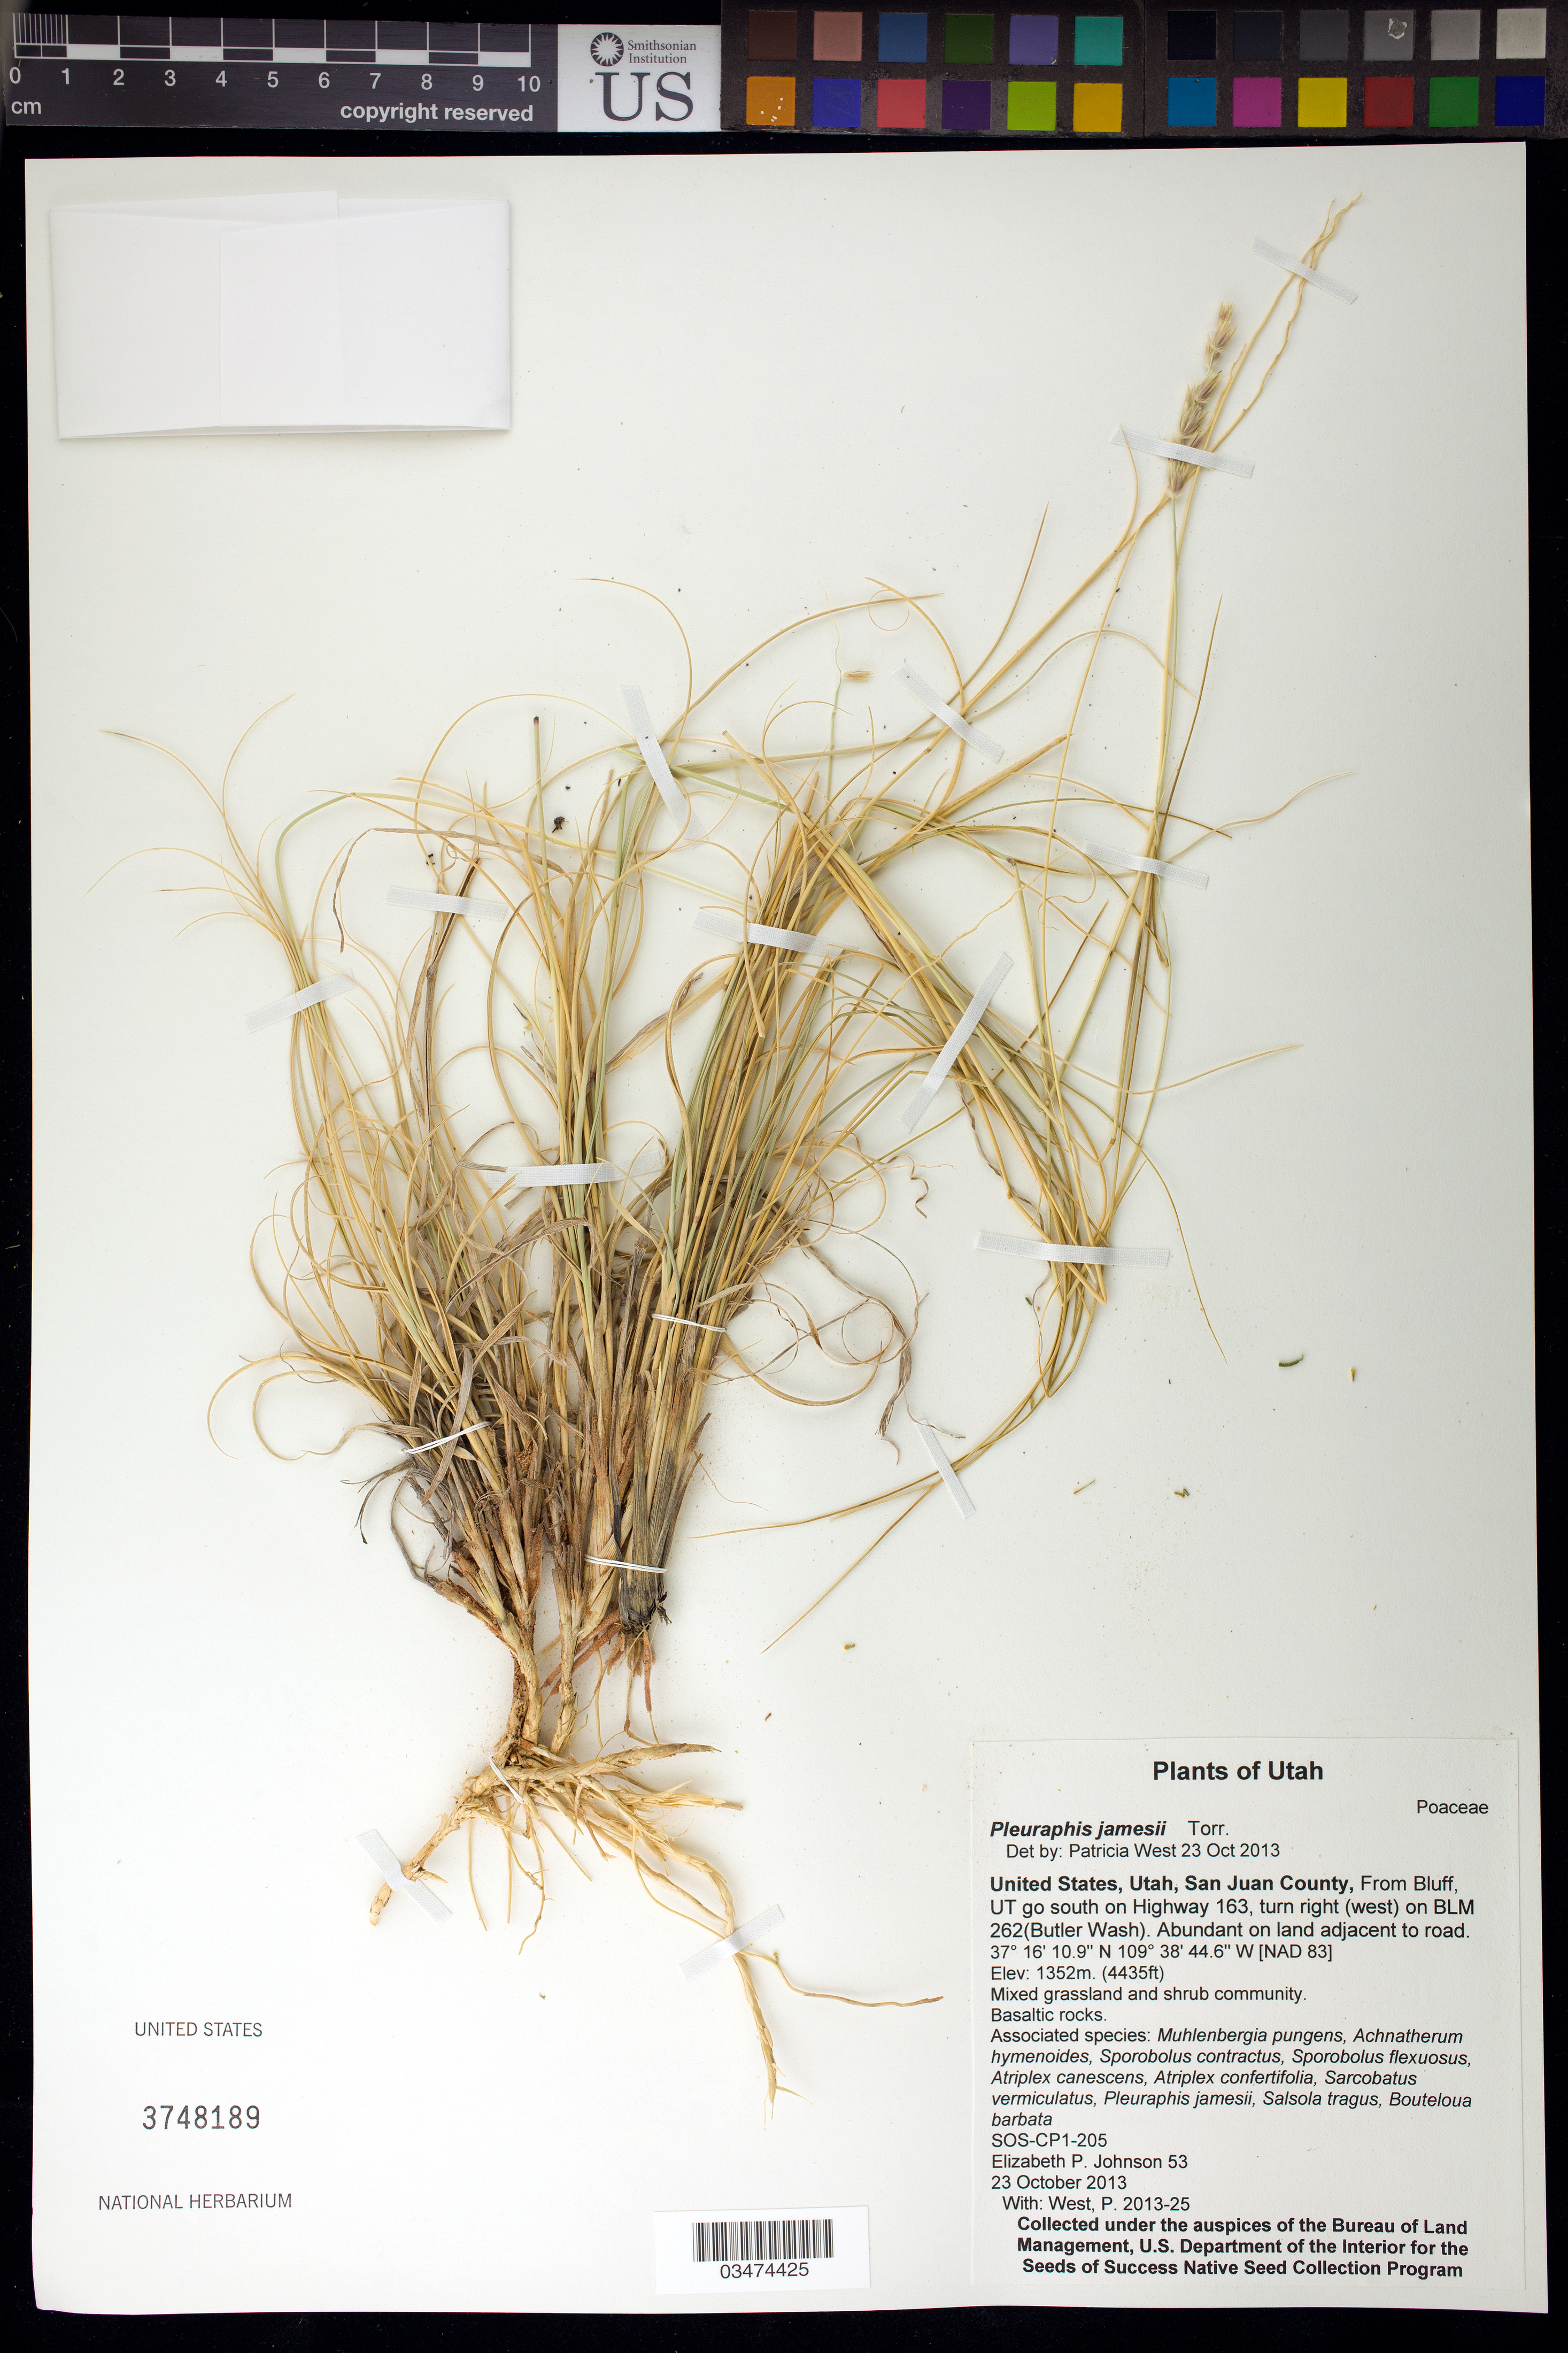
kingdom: Plantae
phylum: Tracheophyta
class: Liliopsida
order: Poales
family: Poaceae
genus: Pleuraphis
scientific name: Pleuraphis jamesii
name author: Torr.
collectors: E. Johnson & P. West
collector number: CP1-205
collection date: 2013-10-23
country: United States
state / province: Utah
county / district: San Juan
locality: From Bluff go S on Hwy 163 to BLM 262 (Butler Wash)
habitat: Basaltic rocks. Mixed grassland and shrub.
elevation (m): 1352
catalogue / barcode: US 3748189